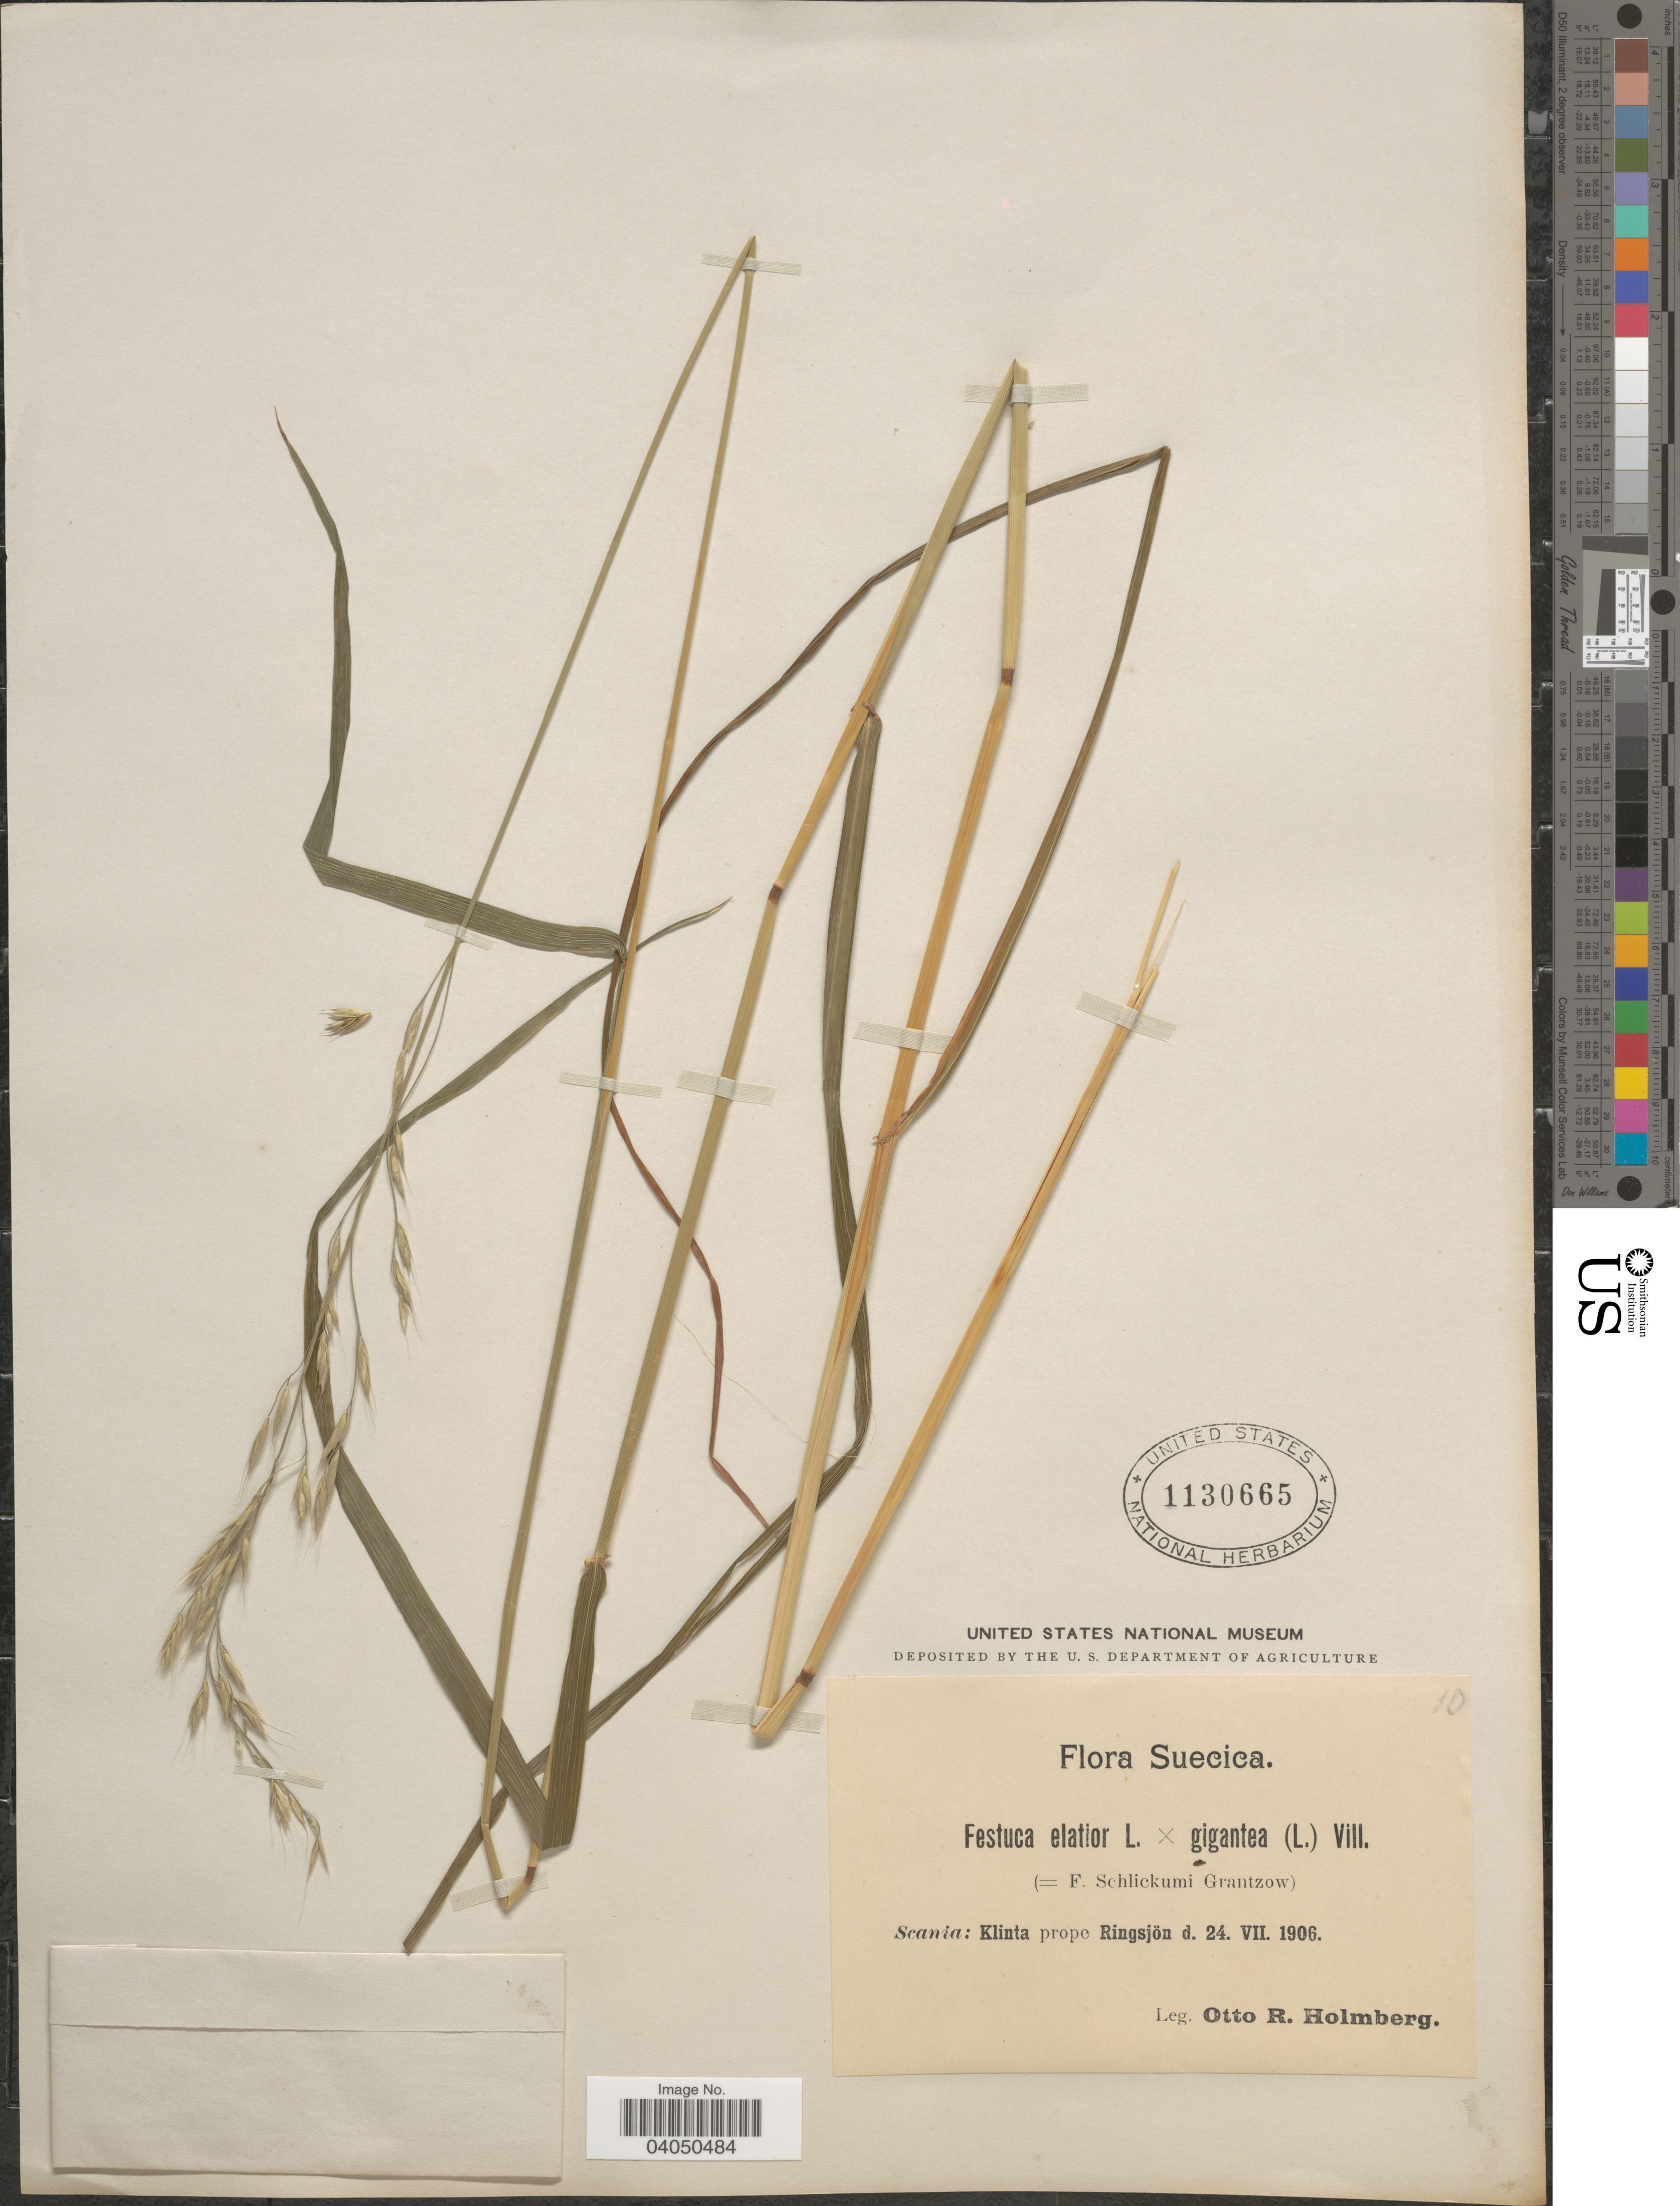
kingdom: Plantae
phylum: Tracheophyta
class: Liliopsida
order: Poales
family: Poaceae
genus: Festuca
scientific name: Festuca sp.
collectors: O. Holmberg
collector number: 10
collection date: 1906-07-24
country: Sweden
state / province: Skåne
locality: Suecica. Scania: Klinta prope Ringsjön.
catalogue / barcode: US 1130665